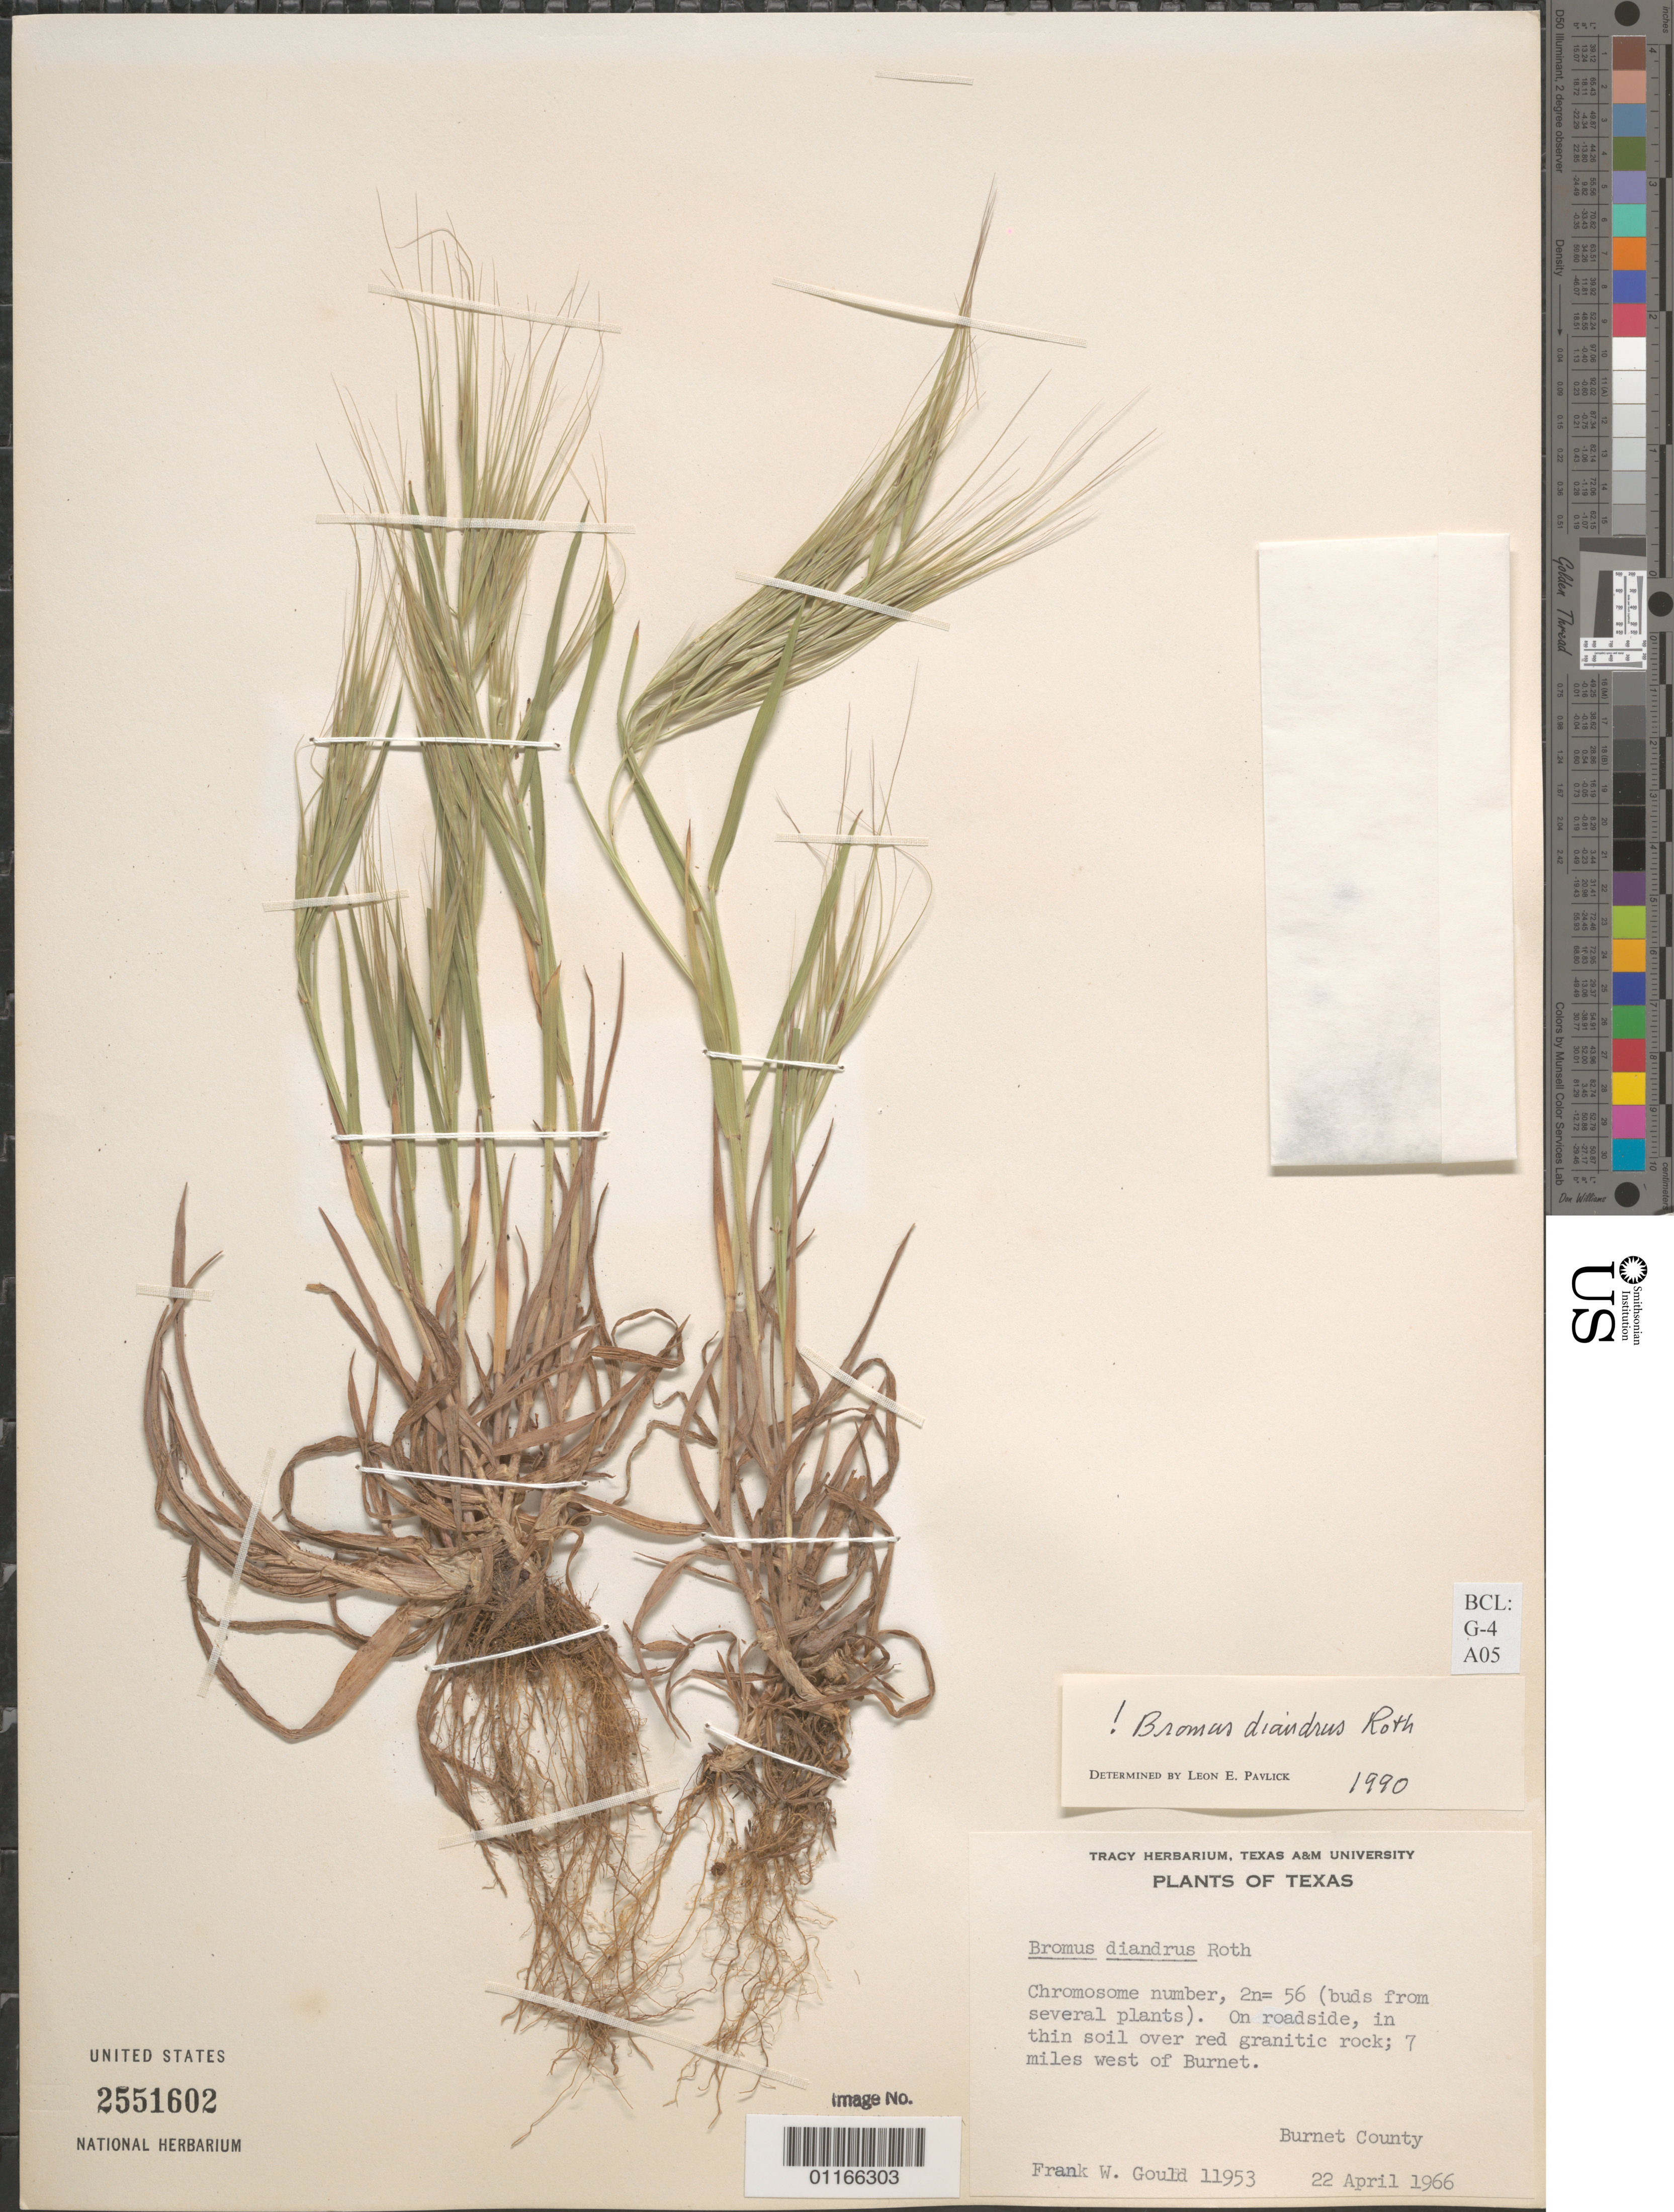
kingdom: Plantae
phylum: Tracheophyta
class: Liliopsida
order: Poales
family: Poaceae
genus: Bromus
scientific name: Bromus diandrus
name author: Roth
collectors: F. W. Gould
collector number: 11953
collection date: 1966-04-22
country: United States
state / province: Texas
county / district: Burnet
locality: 7 miles west of Burnet.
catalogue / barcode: US 2551602